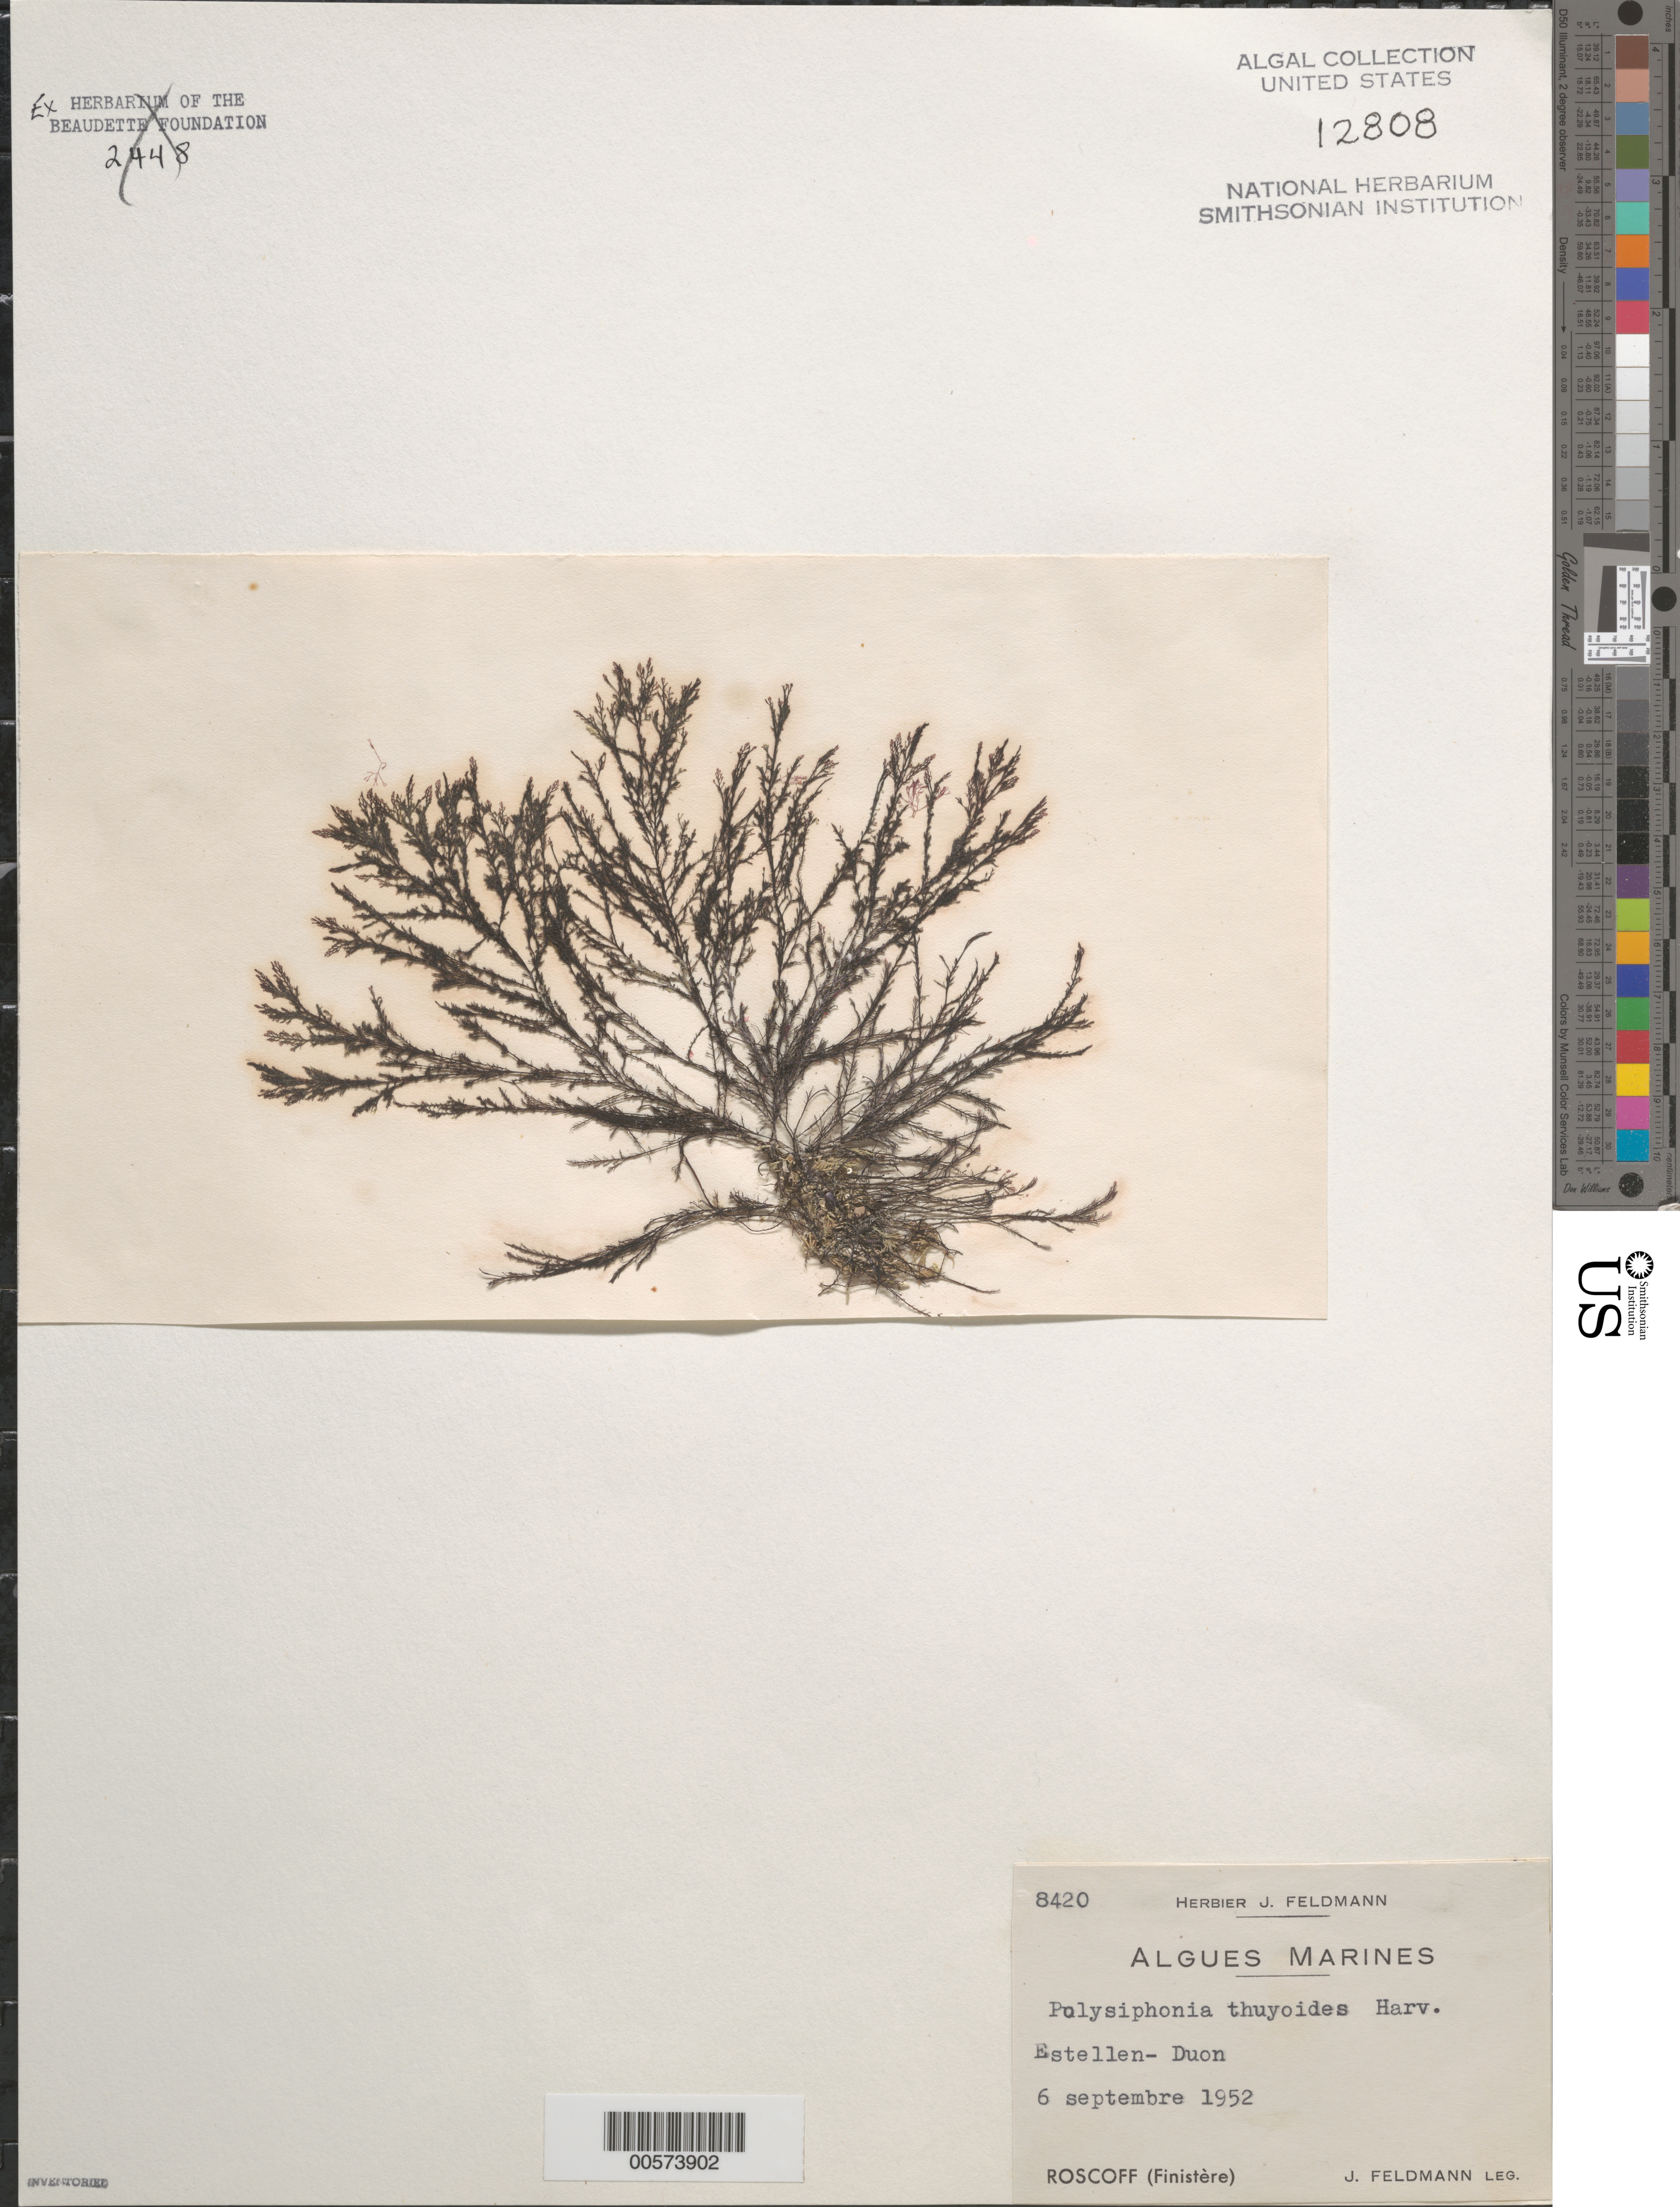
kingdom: Plantae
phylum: Rhodophyta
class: Florideophyceae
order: Ceramiales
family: Rhodomelaceae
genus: Polysiphonia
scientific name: Polysiphonia thuyoides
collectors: J. Feldmann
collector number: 8420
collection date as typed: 06 Sep 1952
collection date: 1952-09-06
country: France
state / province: Bretagne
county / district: Finistère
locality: Estellen-Duon, Roscoff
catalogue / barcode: US 12808